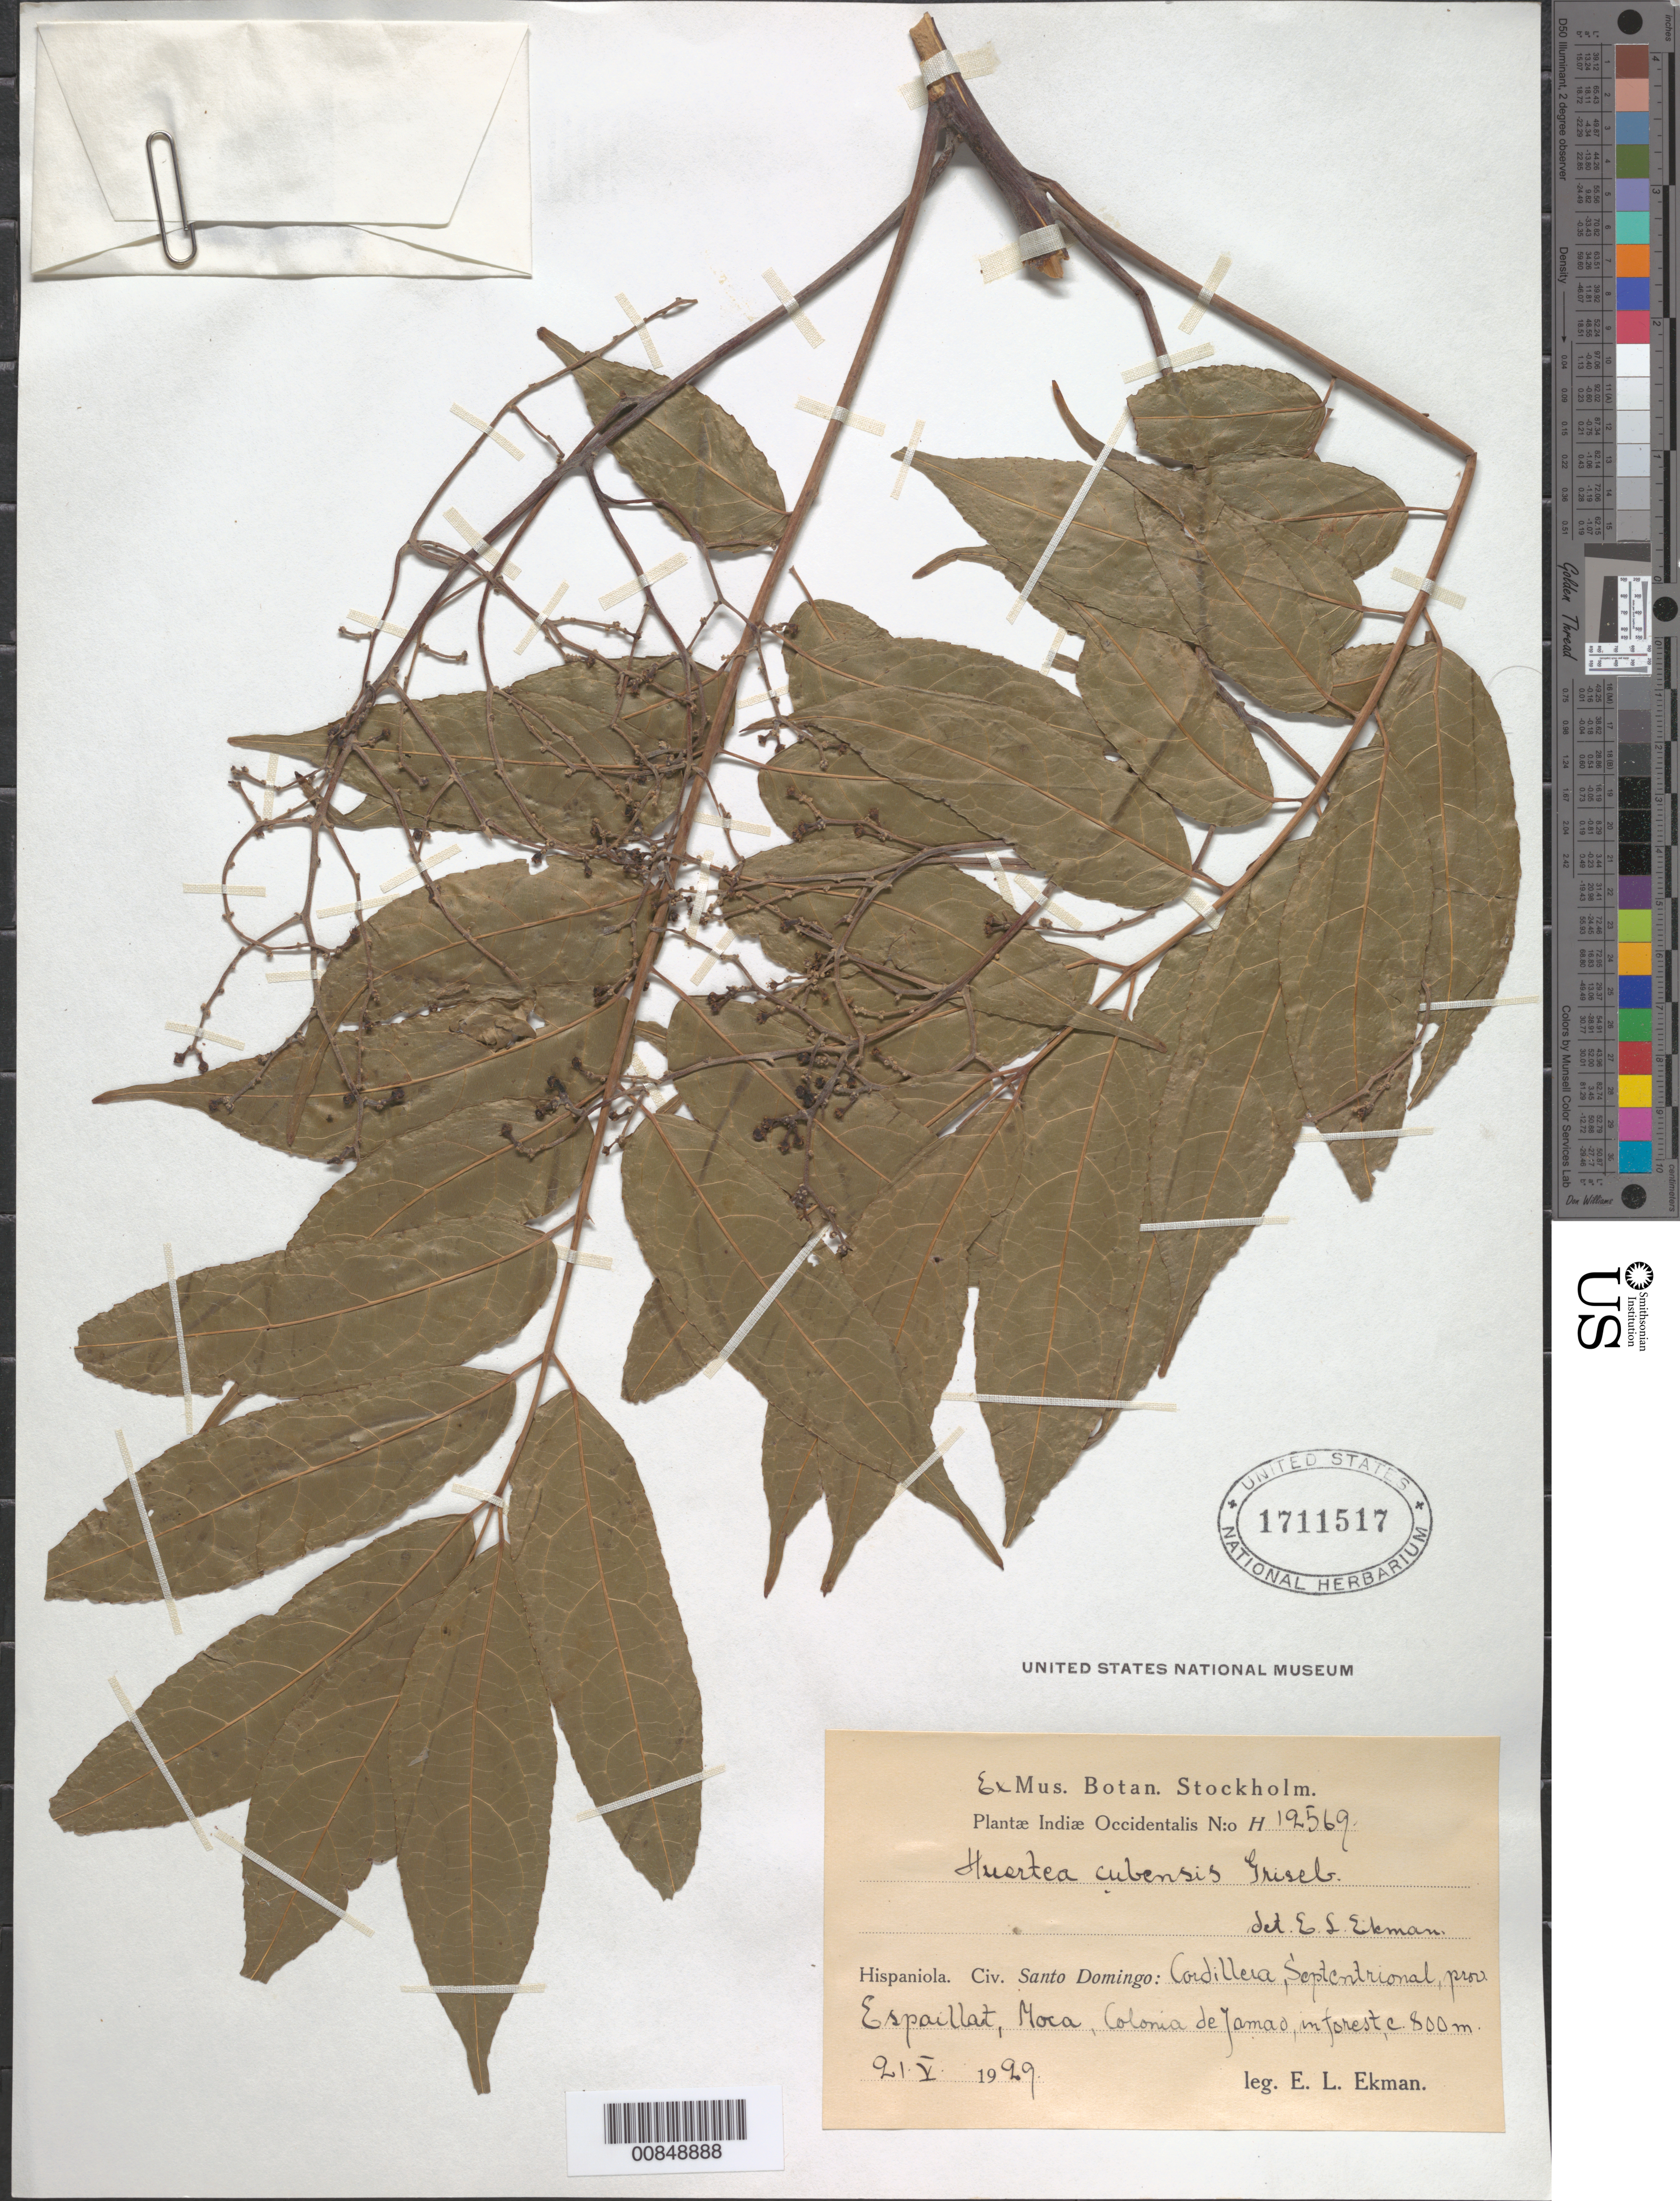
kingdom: Plantae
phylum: Tracheophyta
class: Magnoliopsida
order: Huerteales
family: Tapisciaceae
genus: Huertea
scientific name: Huertea cubensis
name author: Griseb.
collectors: E. L. Ekman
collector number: H 12569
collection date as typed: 21 May 1929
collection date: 1929-05-21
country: Dominican Republic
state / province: Espaillat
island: Hispaniola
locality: Cordillera Septentrional, Moca, Colonia de Jamao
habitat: In forest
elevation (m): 800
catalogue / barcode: US 1711517